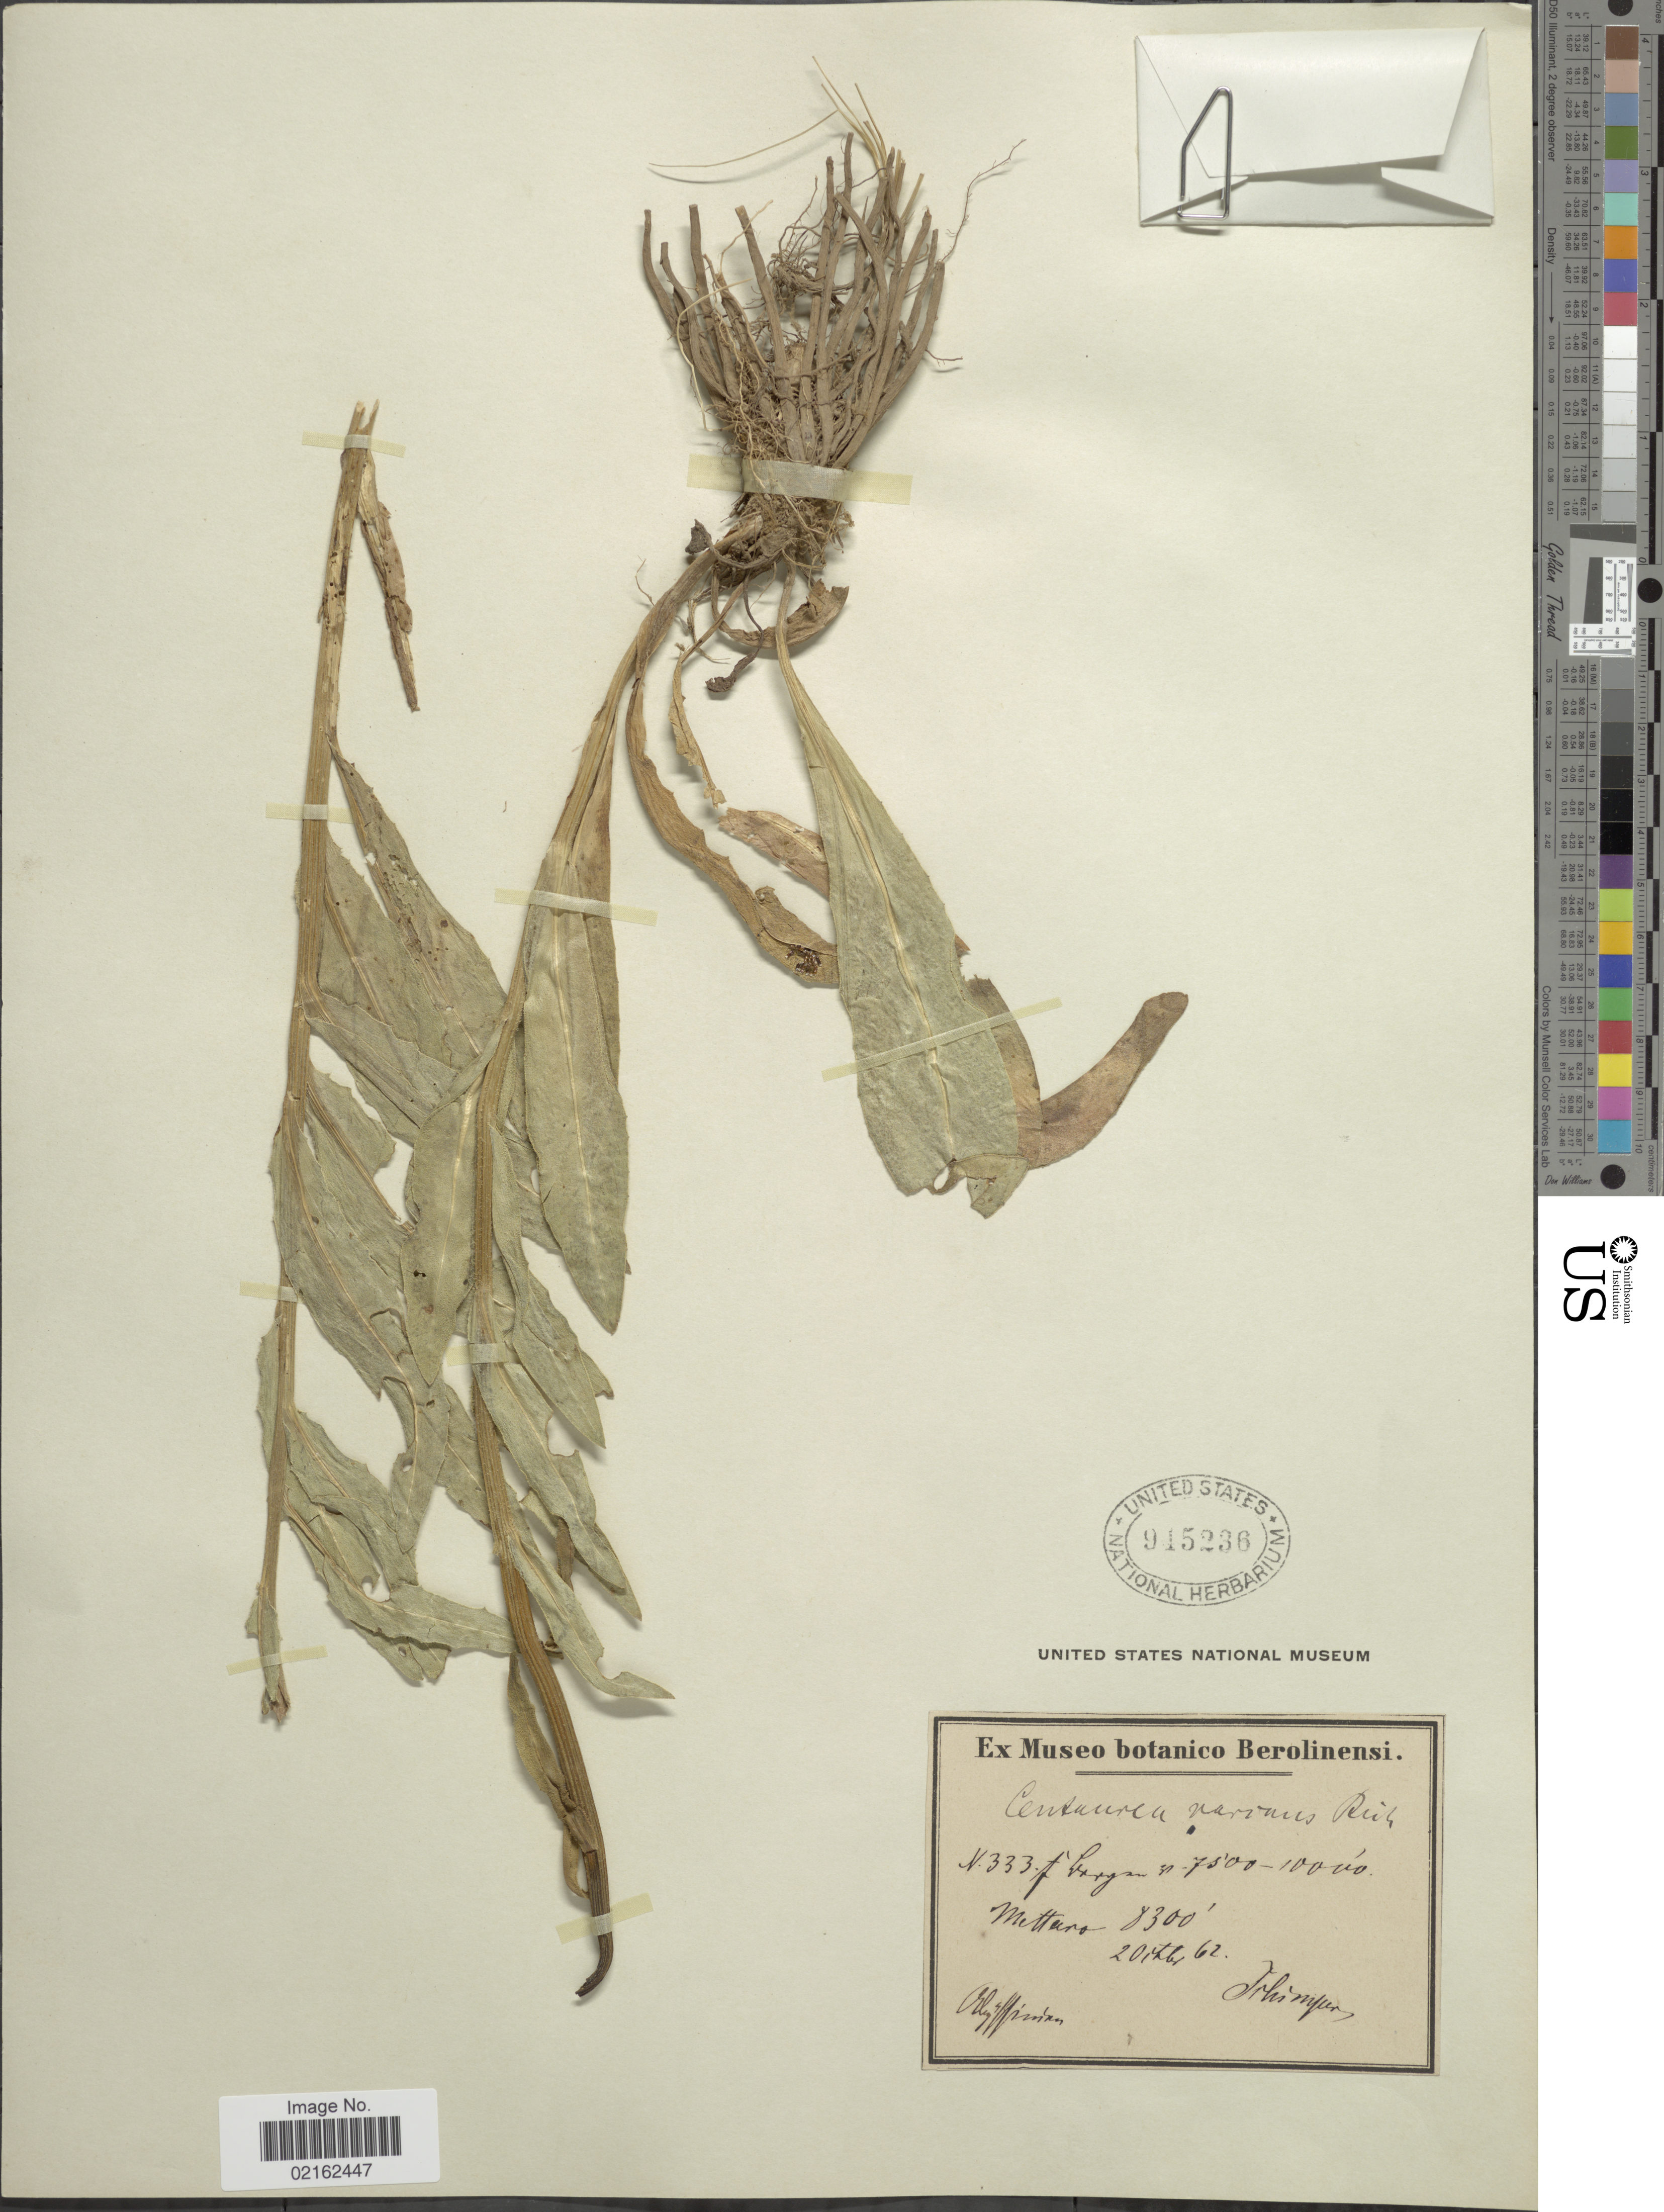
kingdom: Plantae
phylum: Tracheophyta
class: Magnoliopsida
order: Asterales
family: Asteraceae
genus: Centaurea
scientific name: Centaurea sp.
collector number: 333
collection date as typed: Transcribed d/m/y: 2/10/62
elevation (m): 2530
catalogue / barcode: US 945236